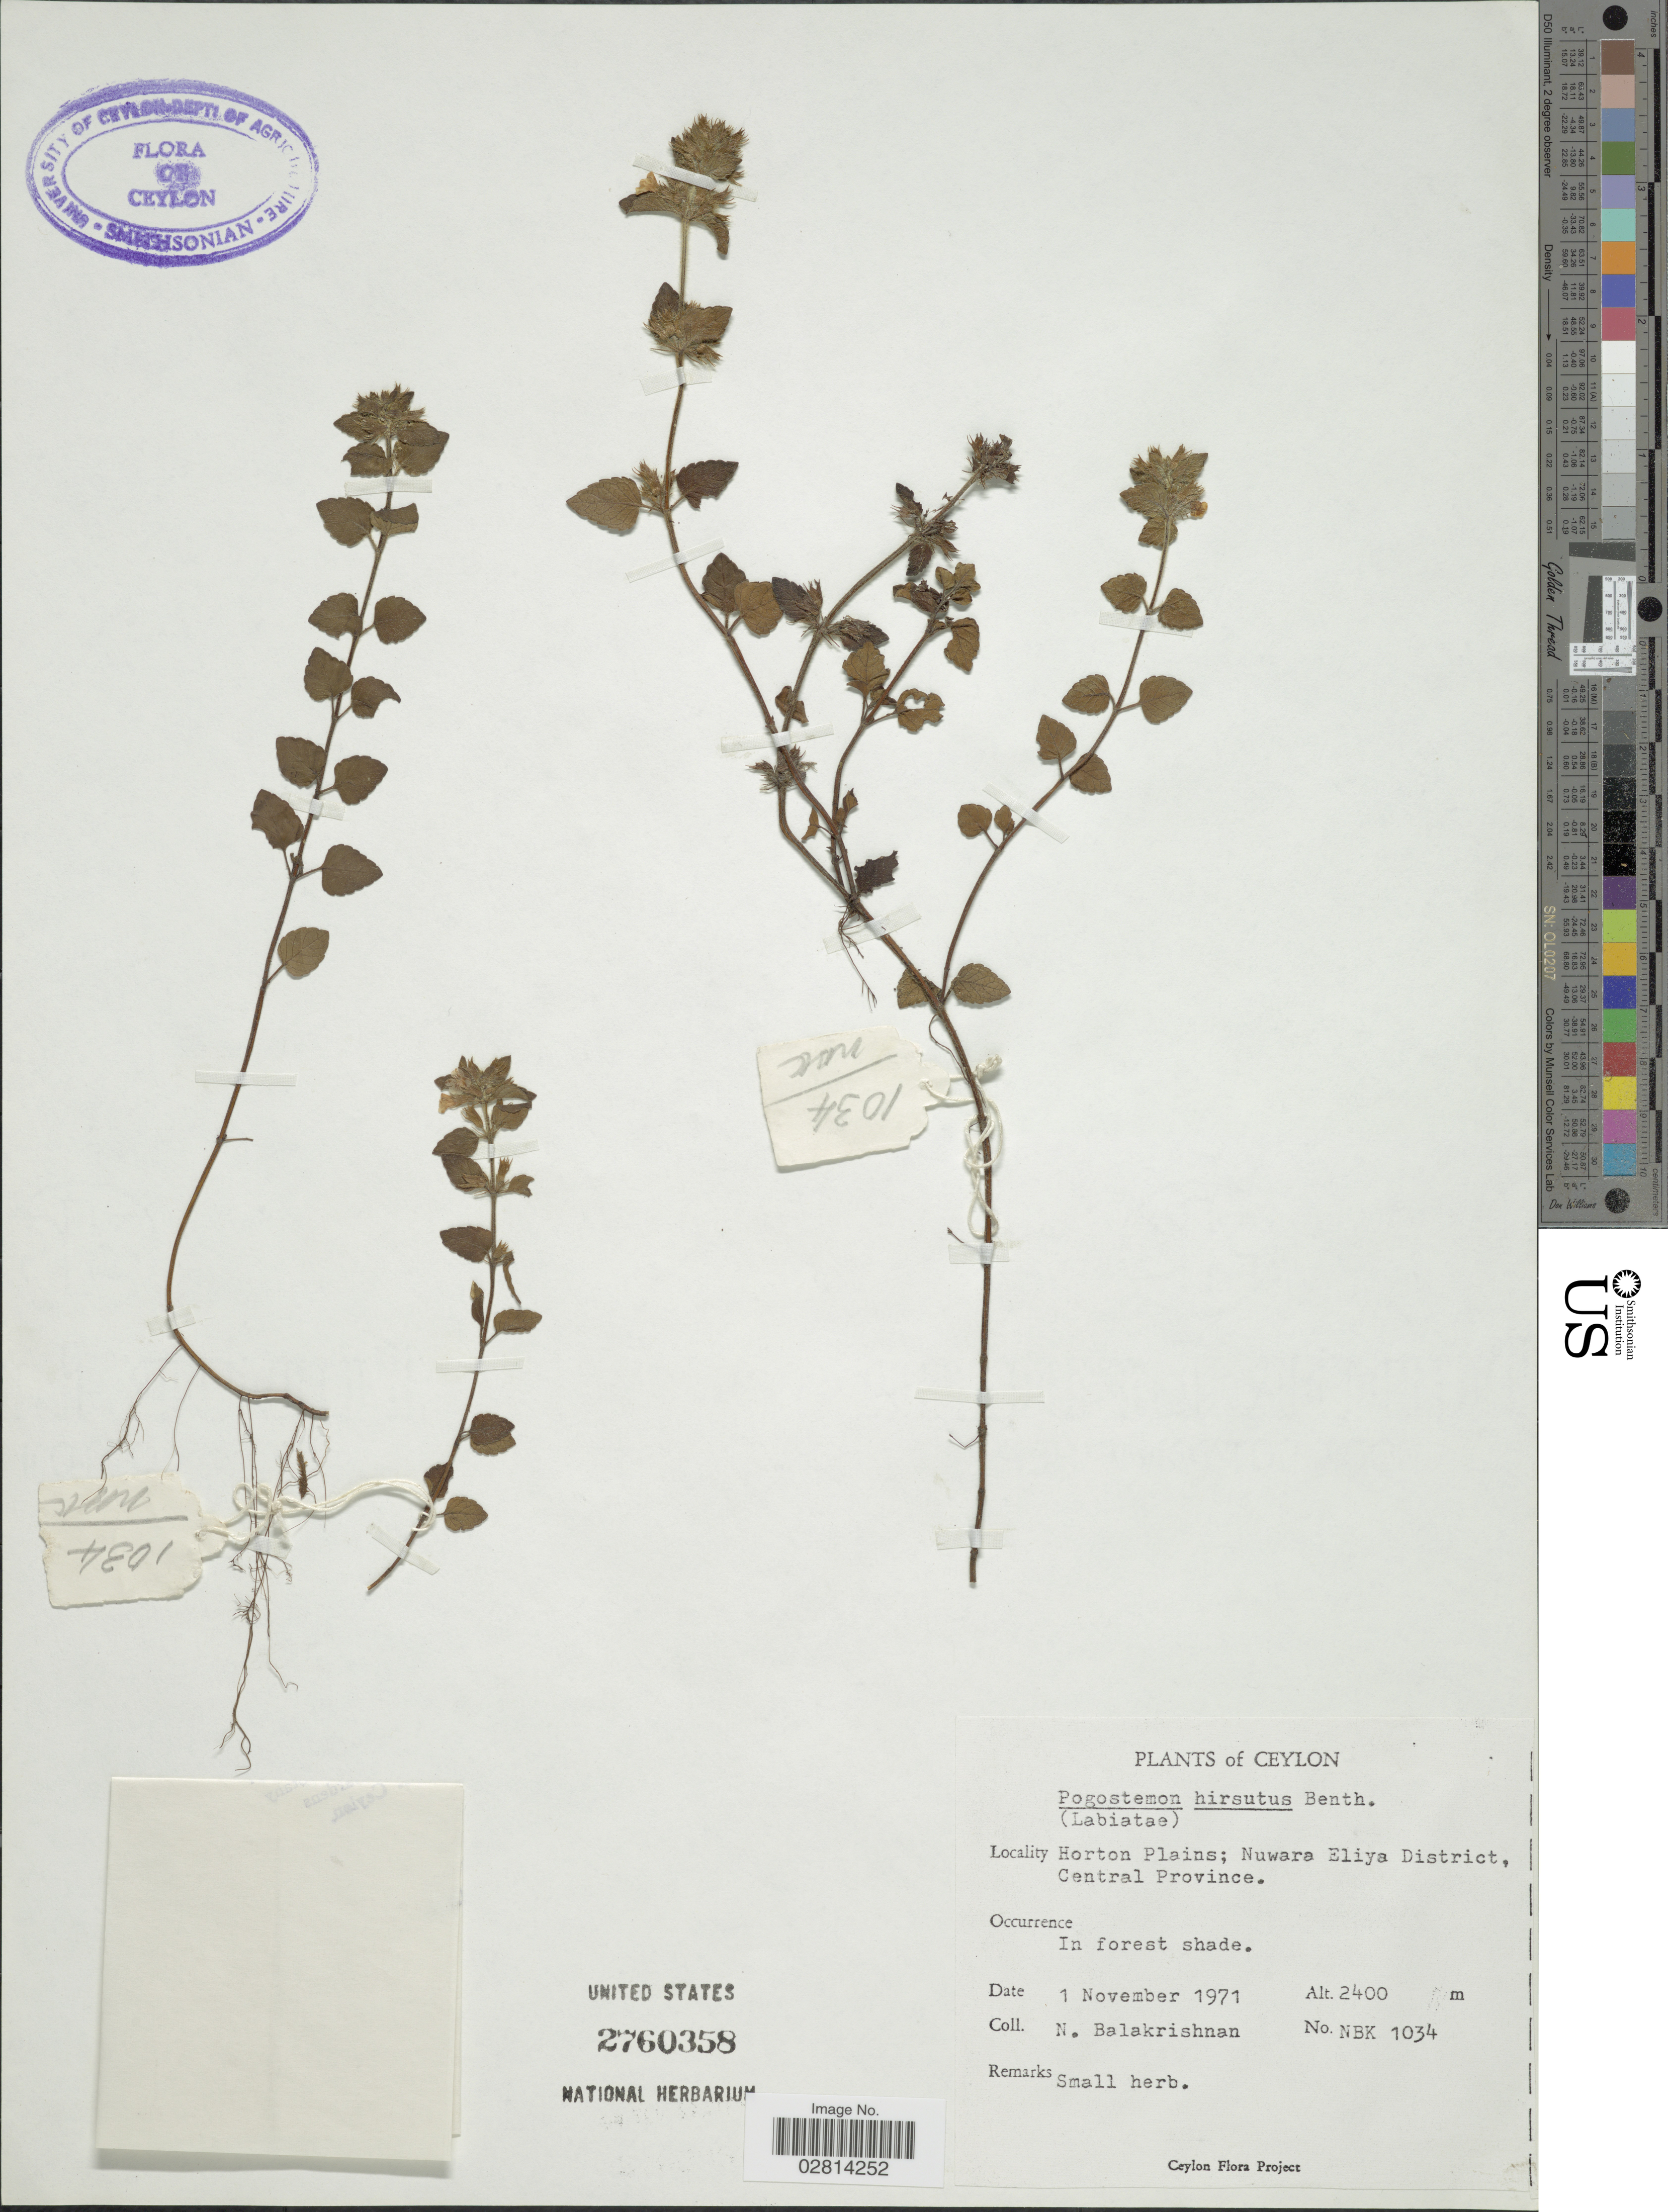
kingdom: Plantae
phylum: Tracheophyta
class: Magnoliopsida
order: Lamiales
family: Lamiaceae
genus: Pogostemon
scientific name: Pogostemon hirsutus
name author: Benth.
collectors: N. Balakrishnan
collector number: NBK1034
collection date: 1971-11-01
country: Sri Lanka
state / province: Central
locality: Ceylon. Horton Plains; Nuwara Eliya District.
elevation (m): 2400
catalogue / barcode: US 2760358